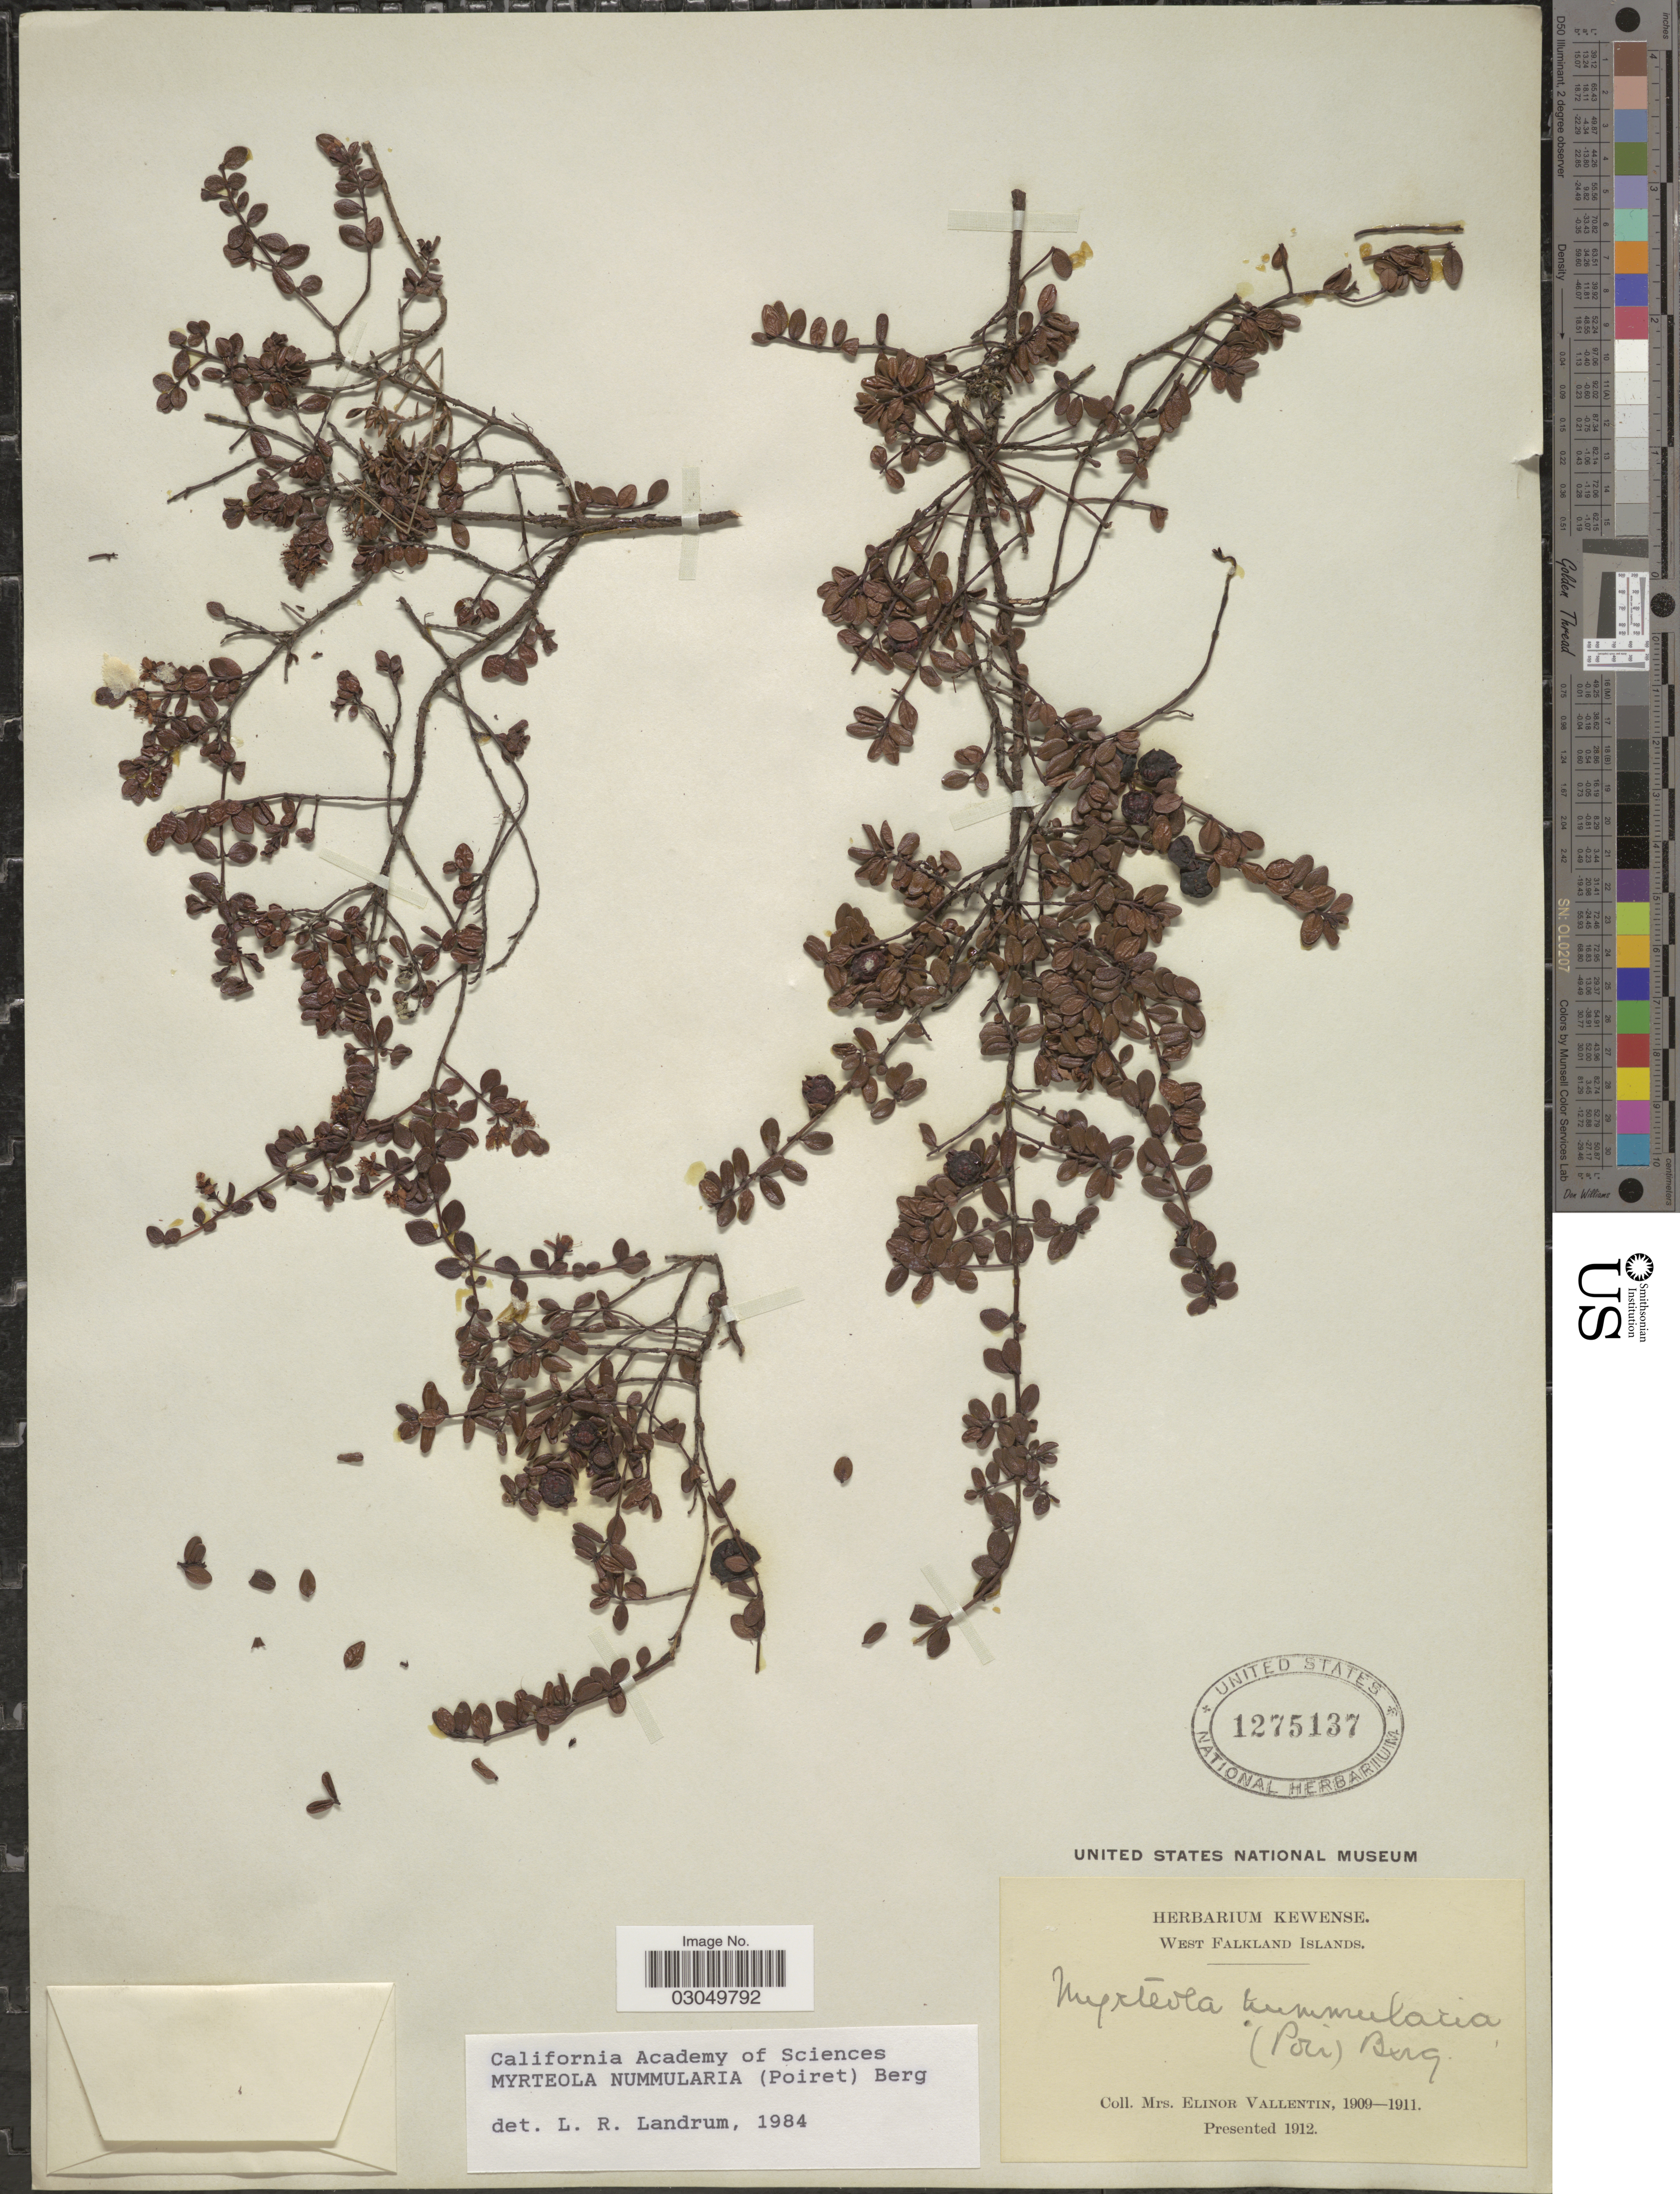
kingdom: Plantae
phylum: Tracheophyta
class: Magnoliopsida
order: Myrtales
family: Myrtaceae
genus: Myrteola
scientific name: Myrteola nummularia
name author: (Lam.) O. Berg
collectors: E. Vallentin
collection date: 1909/1911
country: Falkland Islands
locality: West Falkland Islands.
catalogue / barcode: US 1275137